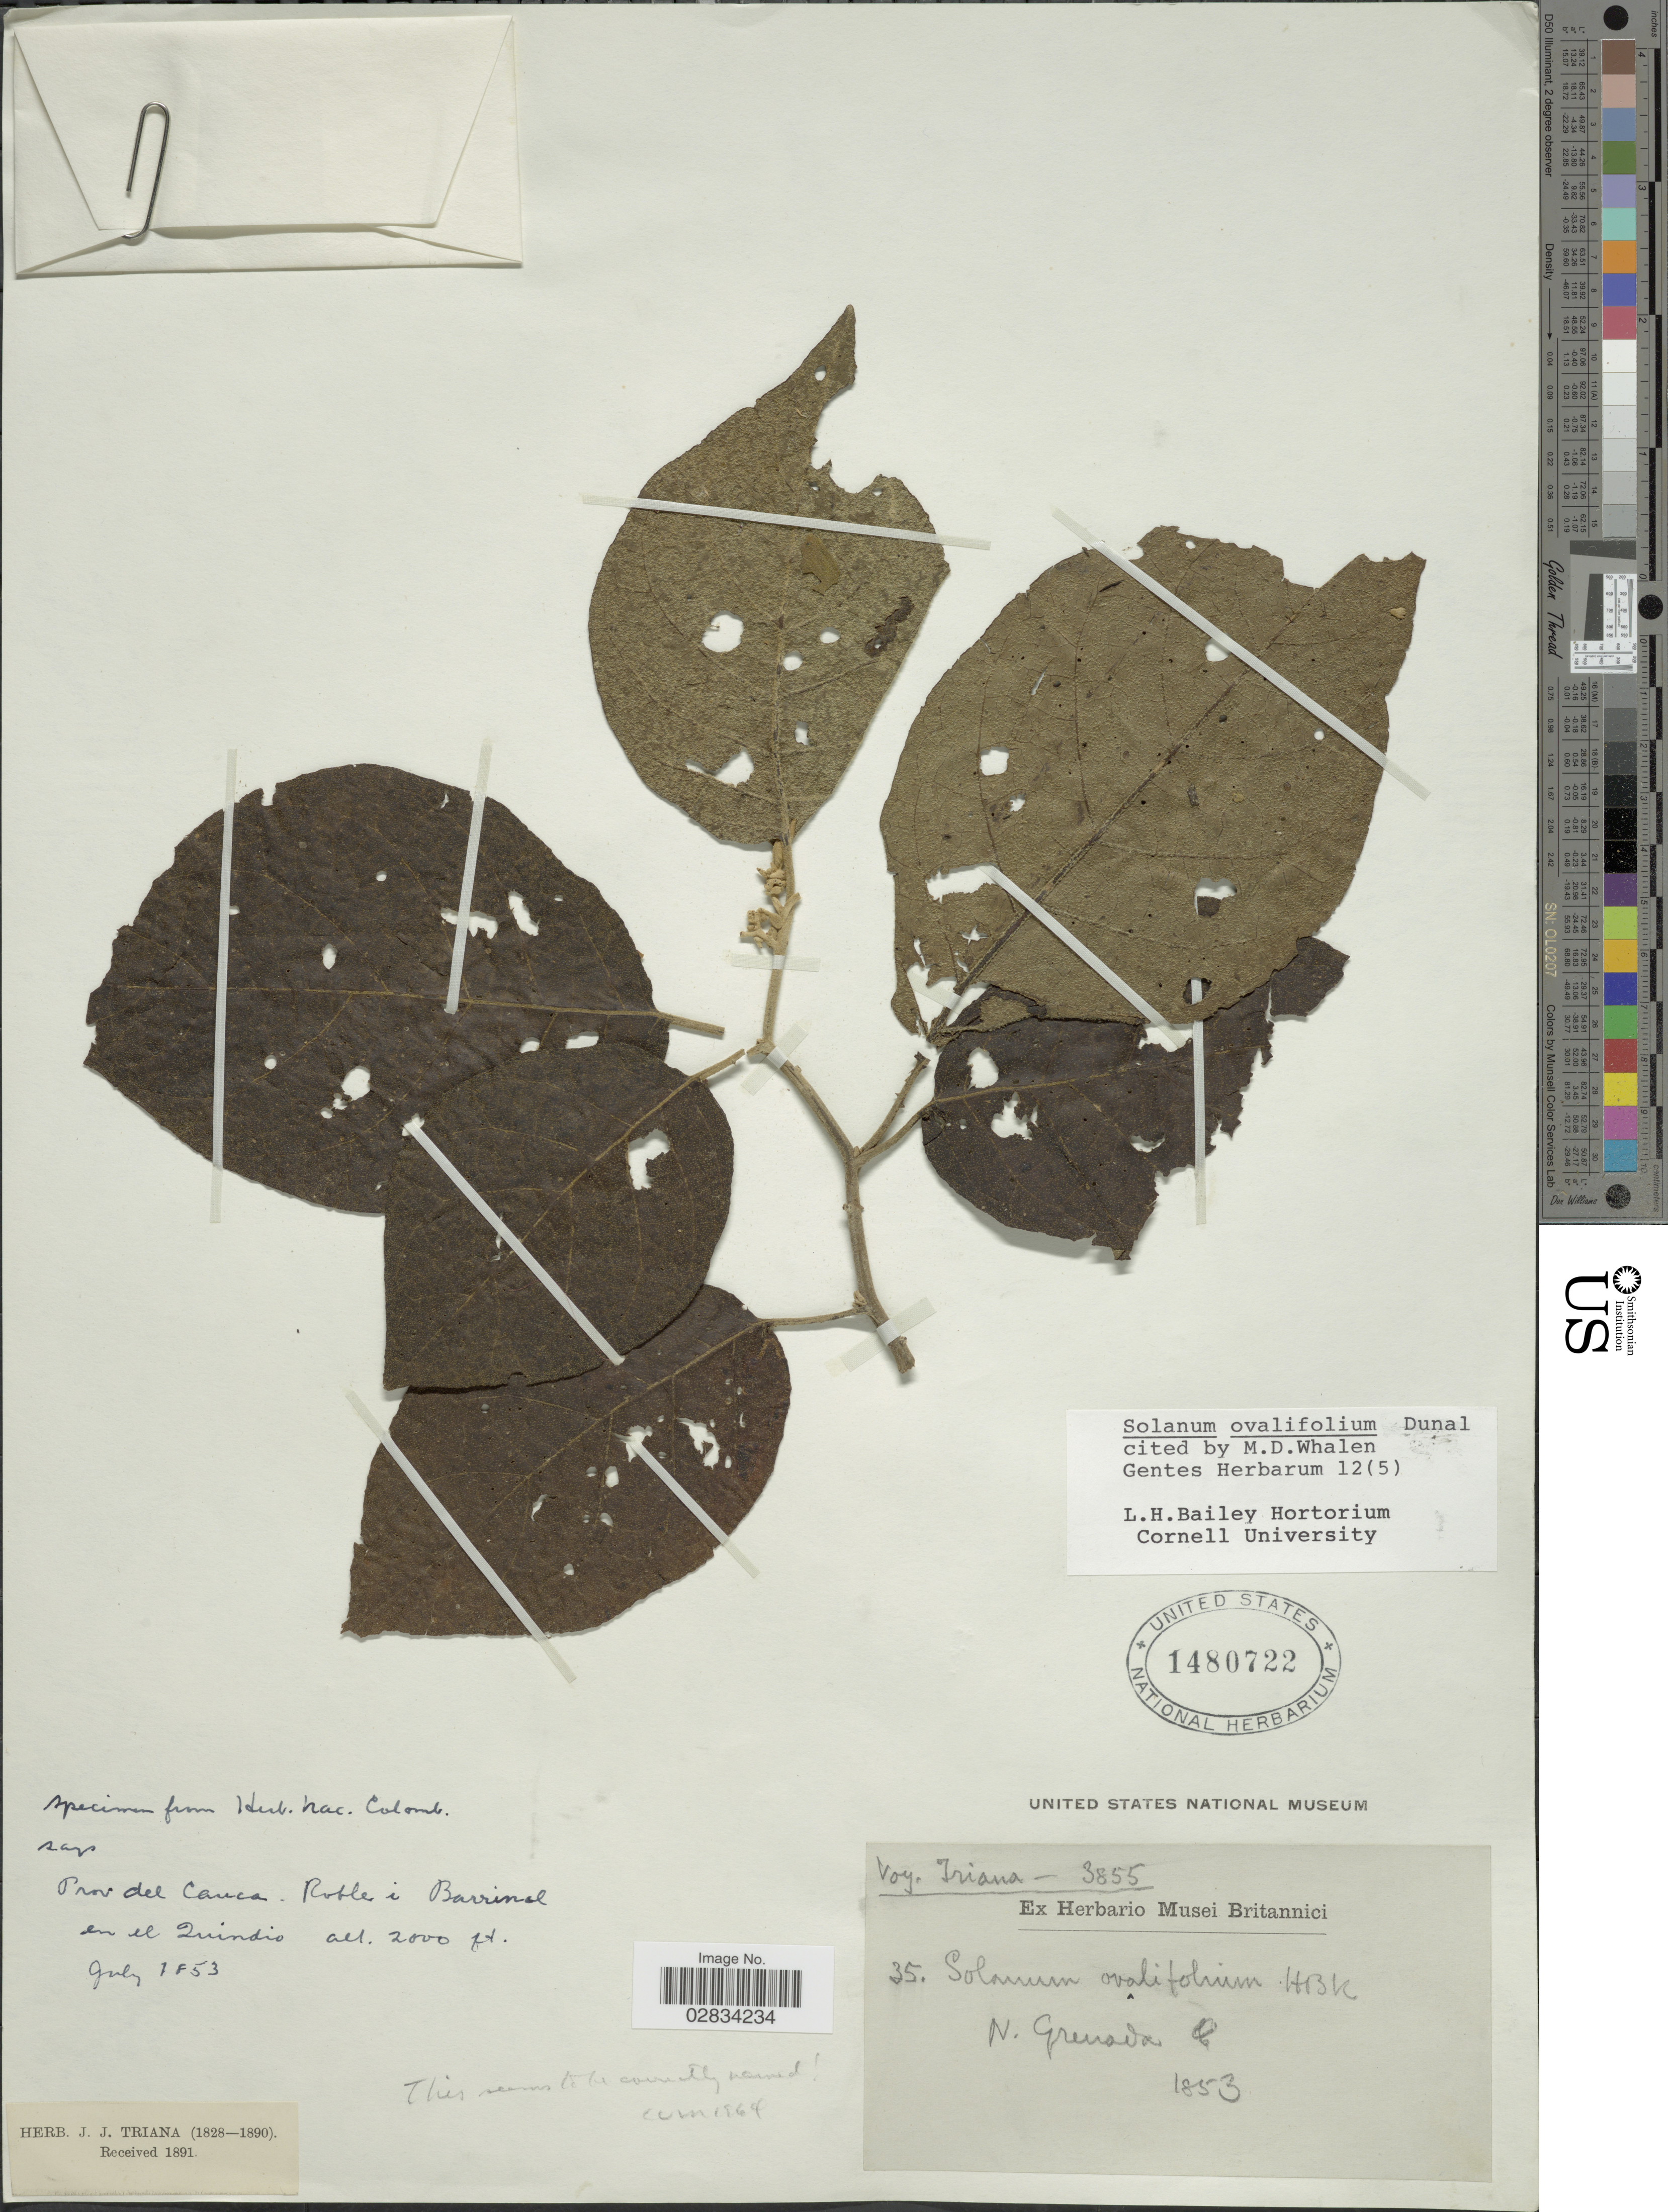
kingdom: Plantae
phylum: Tracheophyta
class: Magnoliopsida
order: Solanales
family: Solanaceae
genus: Solanum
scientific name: Solanum ovalifolium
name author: Dunal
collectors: J. J. Triana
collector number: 35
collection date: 1853-07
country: Colombia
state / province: Cauca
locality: Roble i Barrinal en el Quindio, N. Grenada.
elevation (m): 610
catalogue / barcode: US 1480722